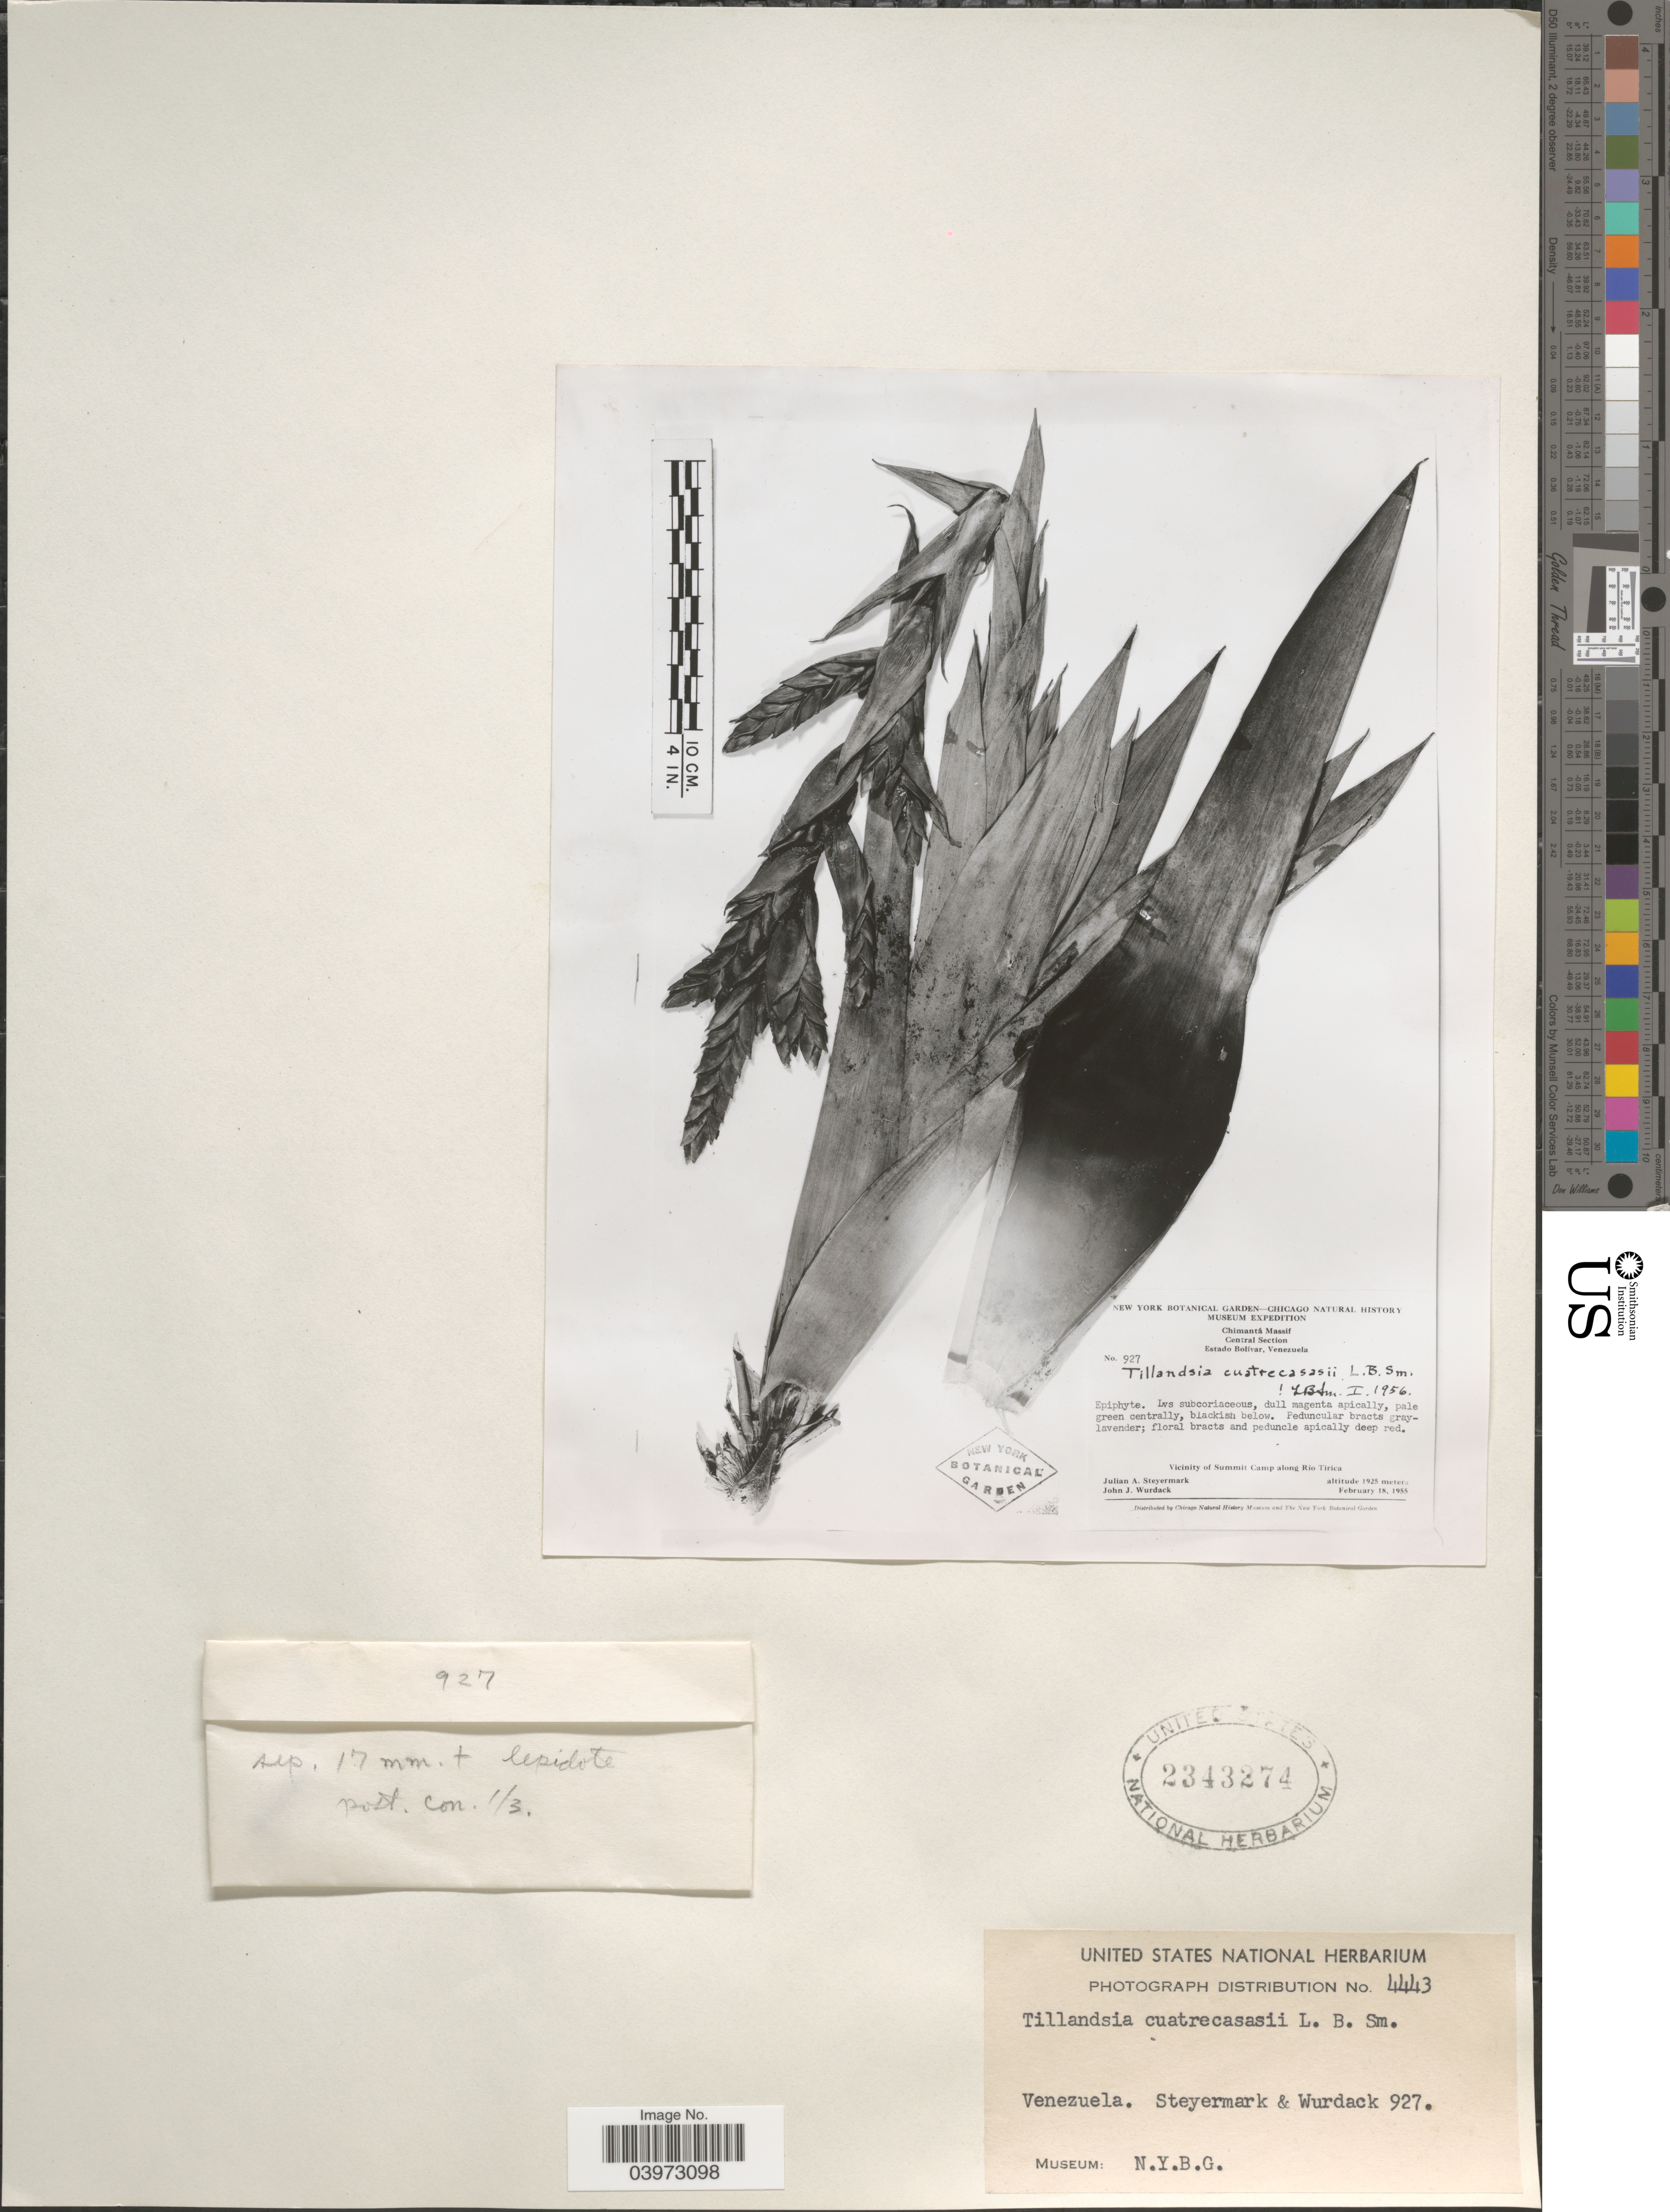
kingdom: Plantae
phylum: Tracheophyta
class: Liliopsida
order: Poales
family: Bromeliaceae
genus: Tillandsia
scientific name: Tillandsia cuatrecasasii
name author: L.B. Sm.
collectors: J. Steyermark & J. J. Wurdack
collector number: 927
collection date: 1955-02-18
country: Venezuela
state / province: Bolivar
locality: Chicago Natural History Museum Expedition. Chimantá Massif. Central Section. Vicinity of Summit Camp along Río Tirica.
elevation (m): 1925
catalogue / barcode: US 2343274